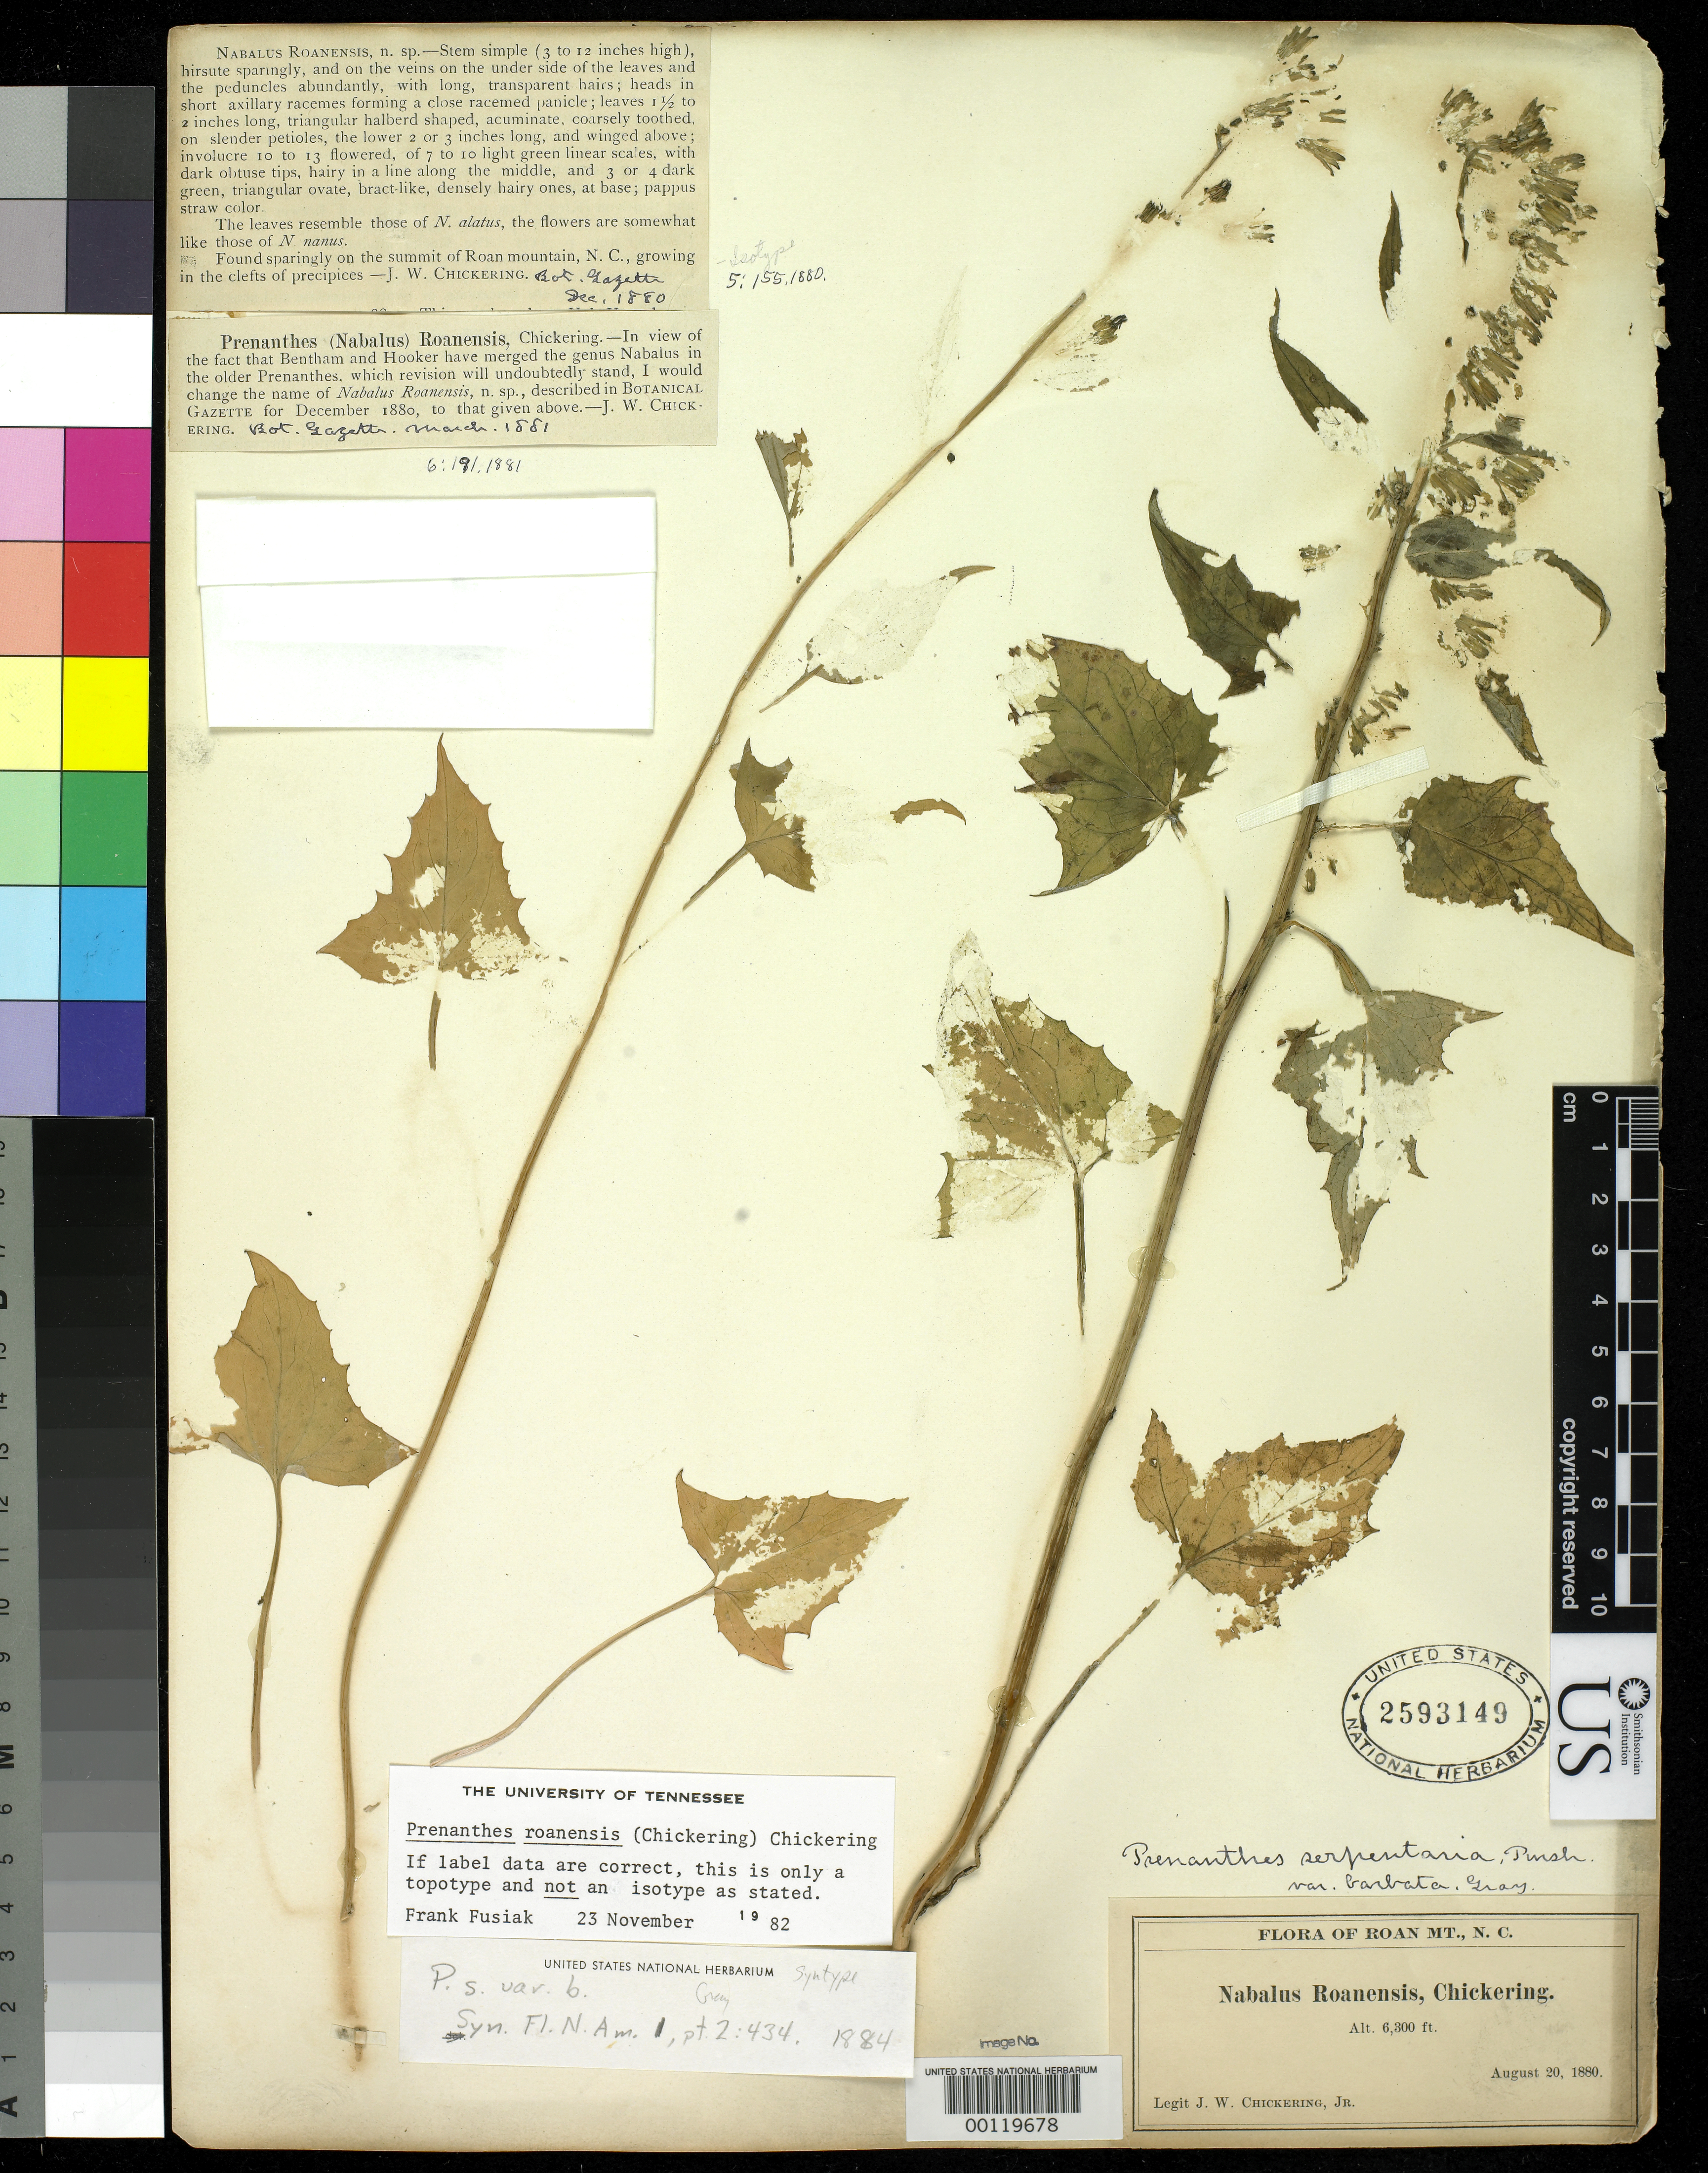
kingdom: Plantae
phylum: Tracheophyta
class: Magnoliopsida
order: Asterales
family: Asteraceae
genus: Nabalus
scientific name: Nabalus roanensis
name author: Chickering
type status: Syntype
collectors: J. Chickering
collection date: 1880-08-20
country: United States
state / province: North Carolina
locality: Roan Mountain.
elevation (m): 1920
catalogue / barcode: US 2593149